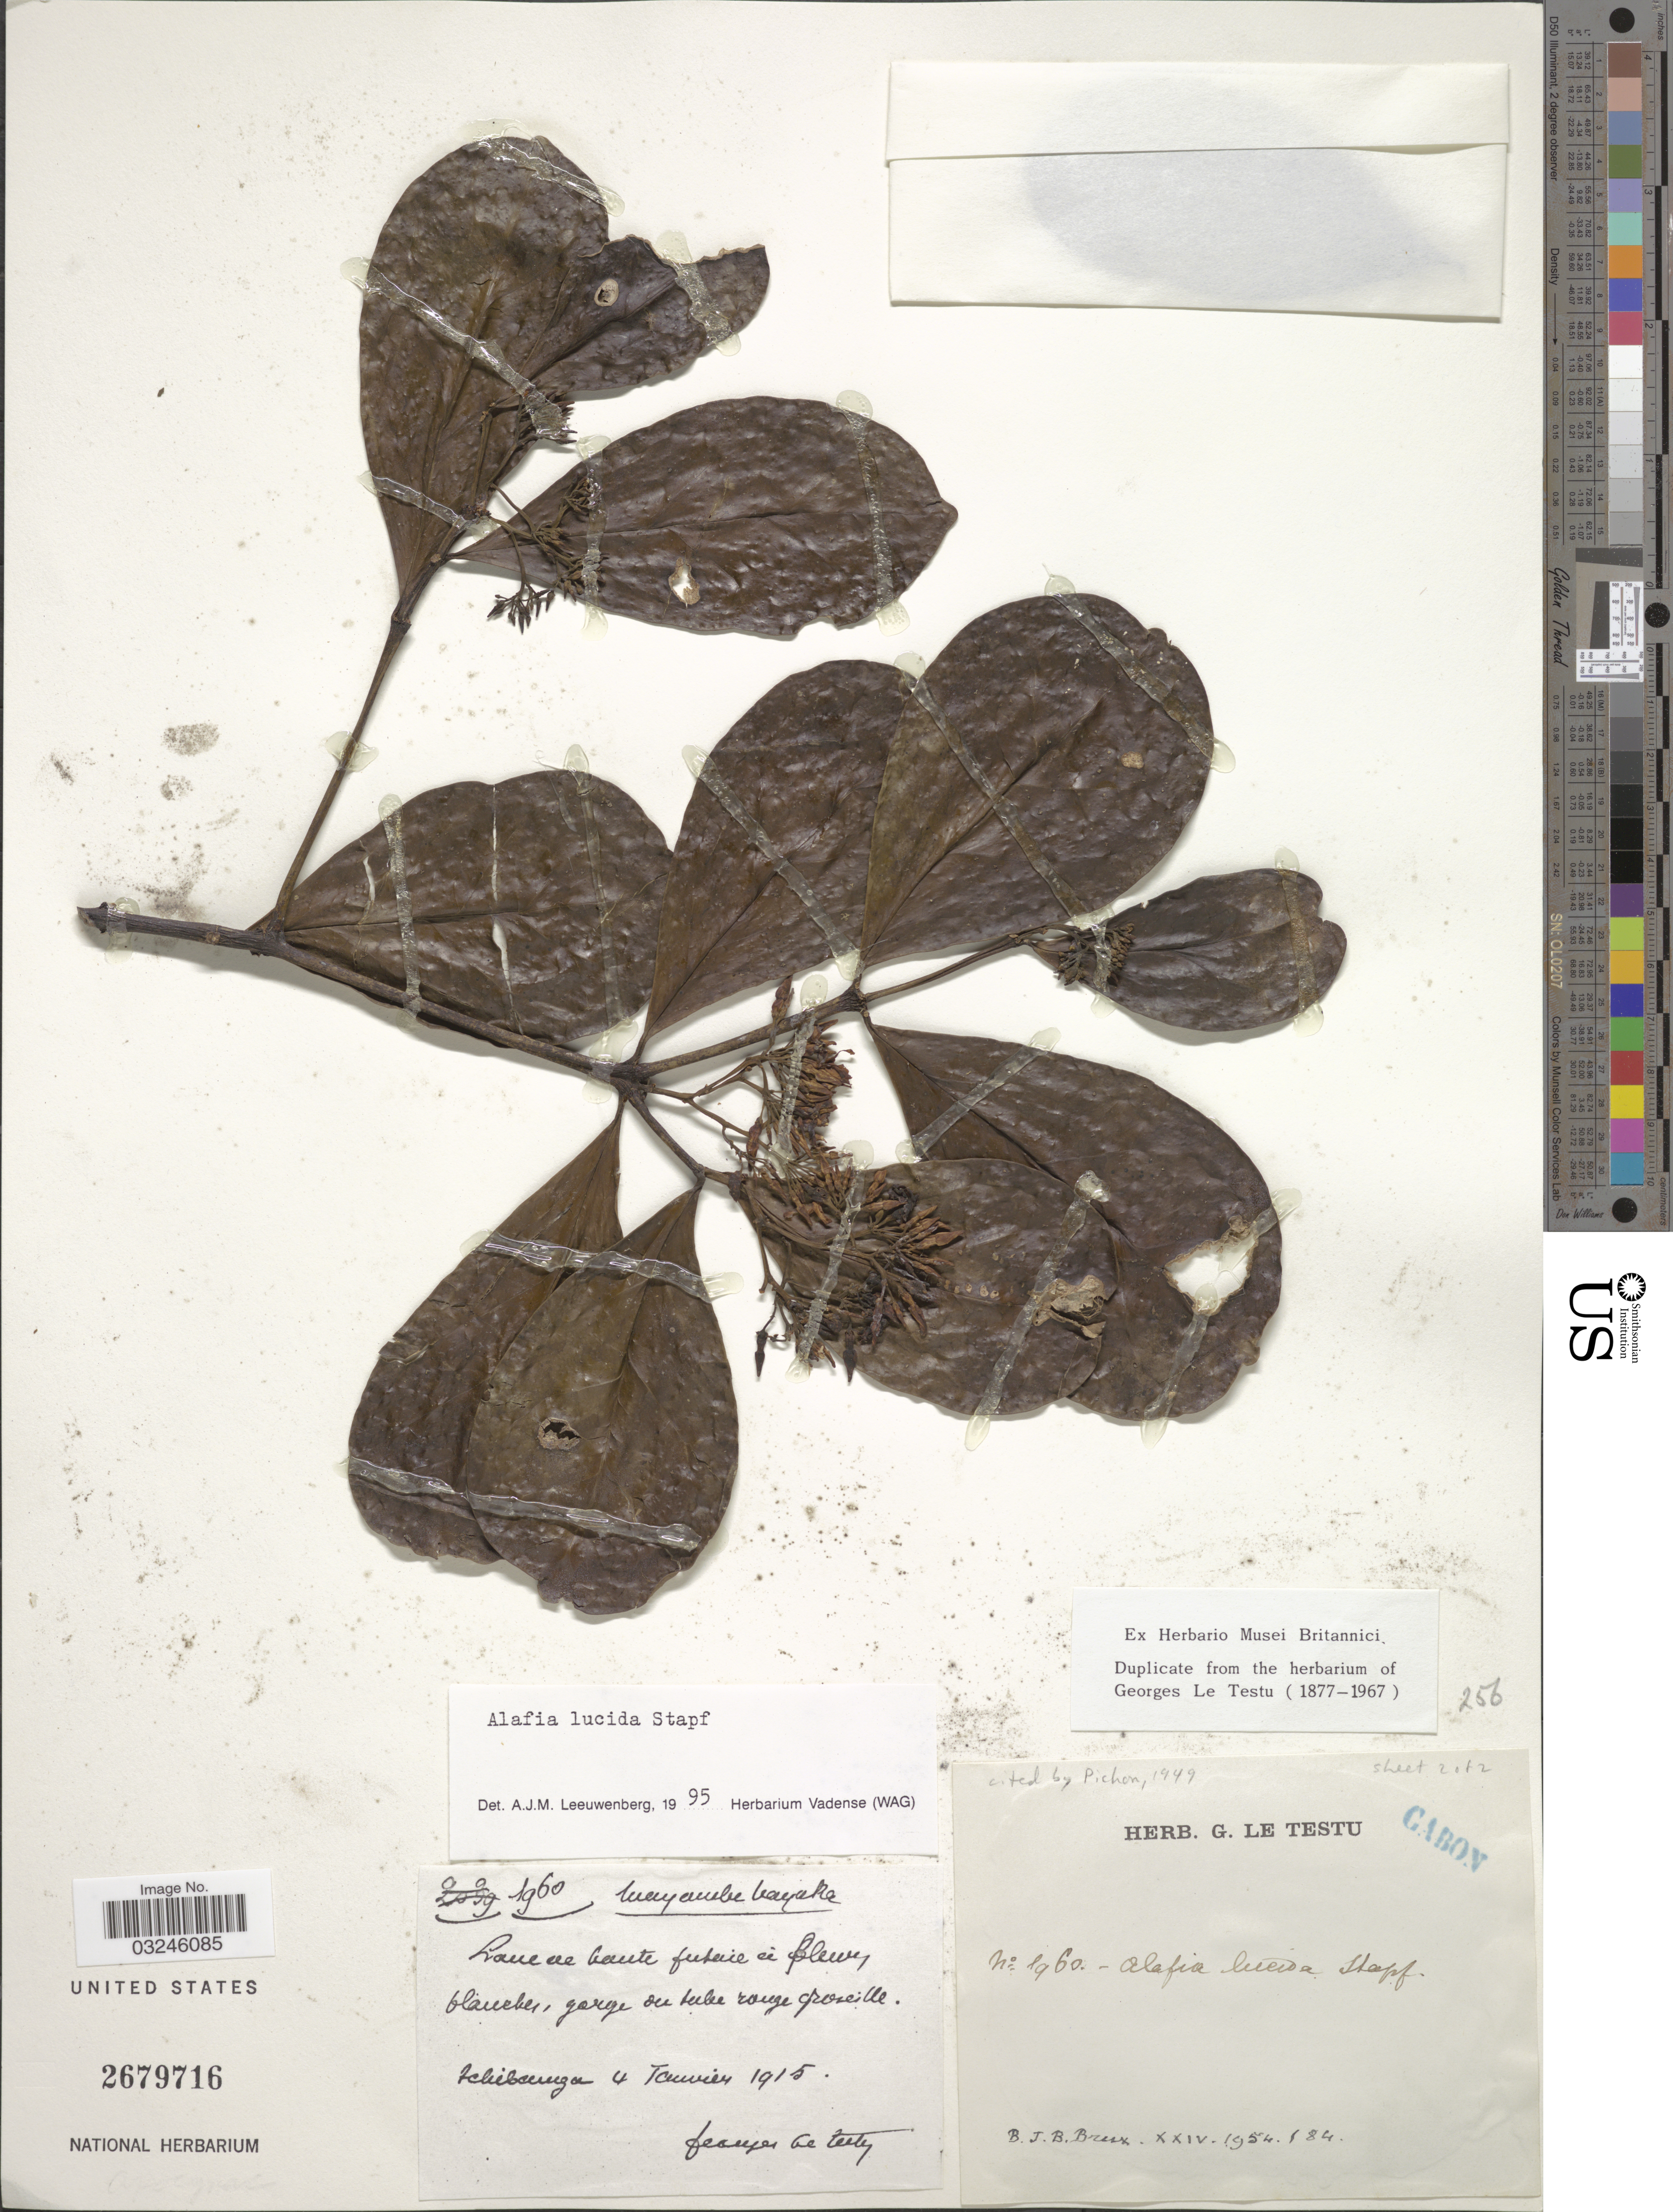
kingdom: Plantae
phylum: Tracheophyta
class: Magnoliopsida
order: Gentianales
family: Apocynaceae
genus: Alafia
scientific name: Alafia lucida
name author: Stapf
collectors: G. Le Testu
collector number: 1960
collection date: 1915-01-04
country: Gabon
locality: Mayombe bayaka Tchibanga.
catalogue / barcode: US 2679716